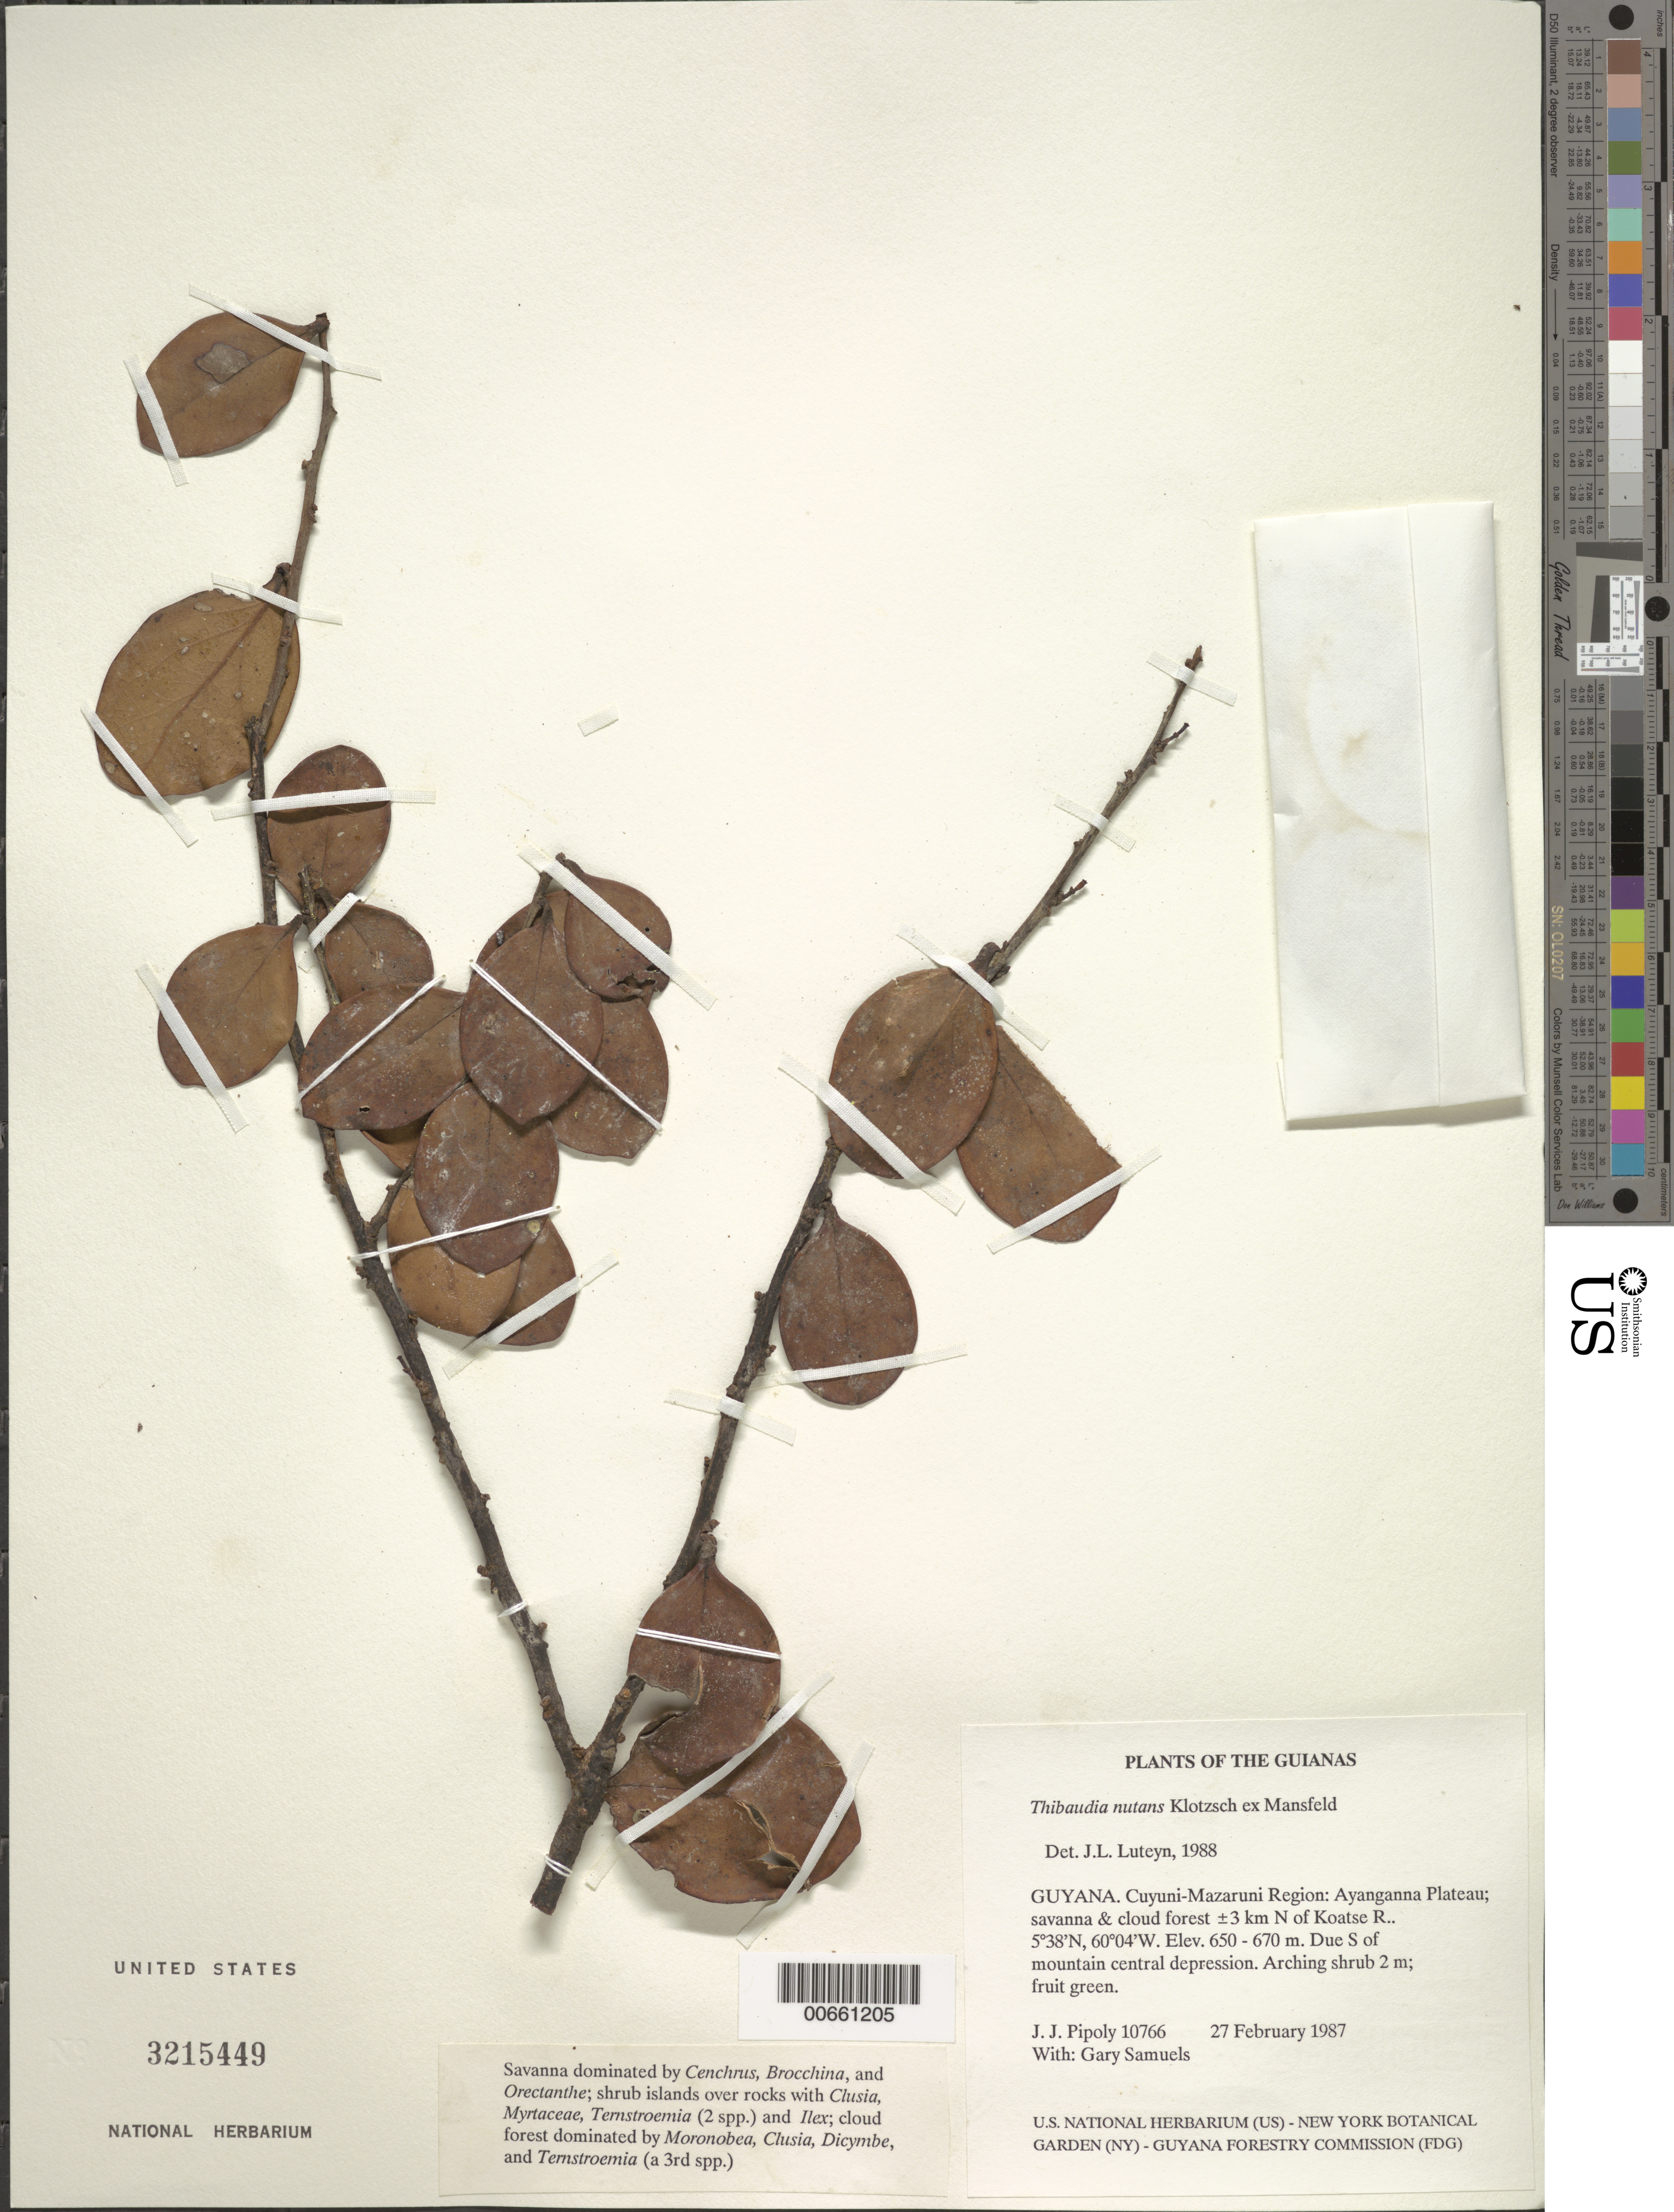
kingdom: Plantae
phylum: Tracheophyta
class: Magnoliopsida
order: Ericales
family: Ericaceae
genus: Thibaudia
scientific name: Thibaudia nutans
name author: Klotzsch ex Mansf.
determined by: Luteyn, J. L.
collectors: J. J. Pipoly & G. Bacchus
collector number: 10766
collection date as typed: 27 February 1987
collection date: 1987-02-27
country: Guyana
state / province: Cuyuni-Mazaruni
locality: Ayanganna Plateau; ±3 km N of Koatse R, due S of mountain central depression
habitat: Savanna and cloud forest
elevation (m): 650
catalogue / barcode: US 3215449